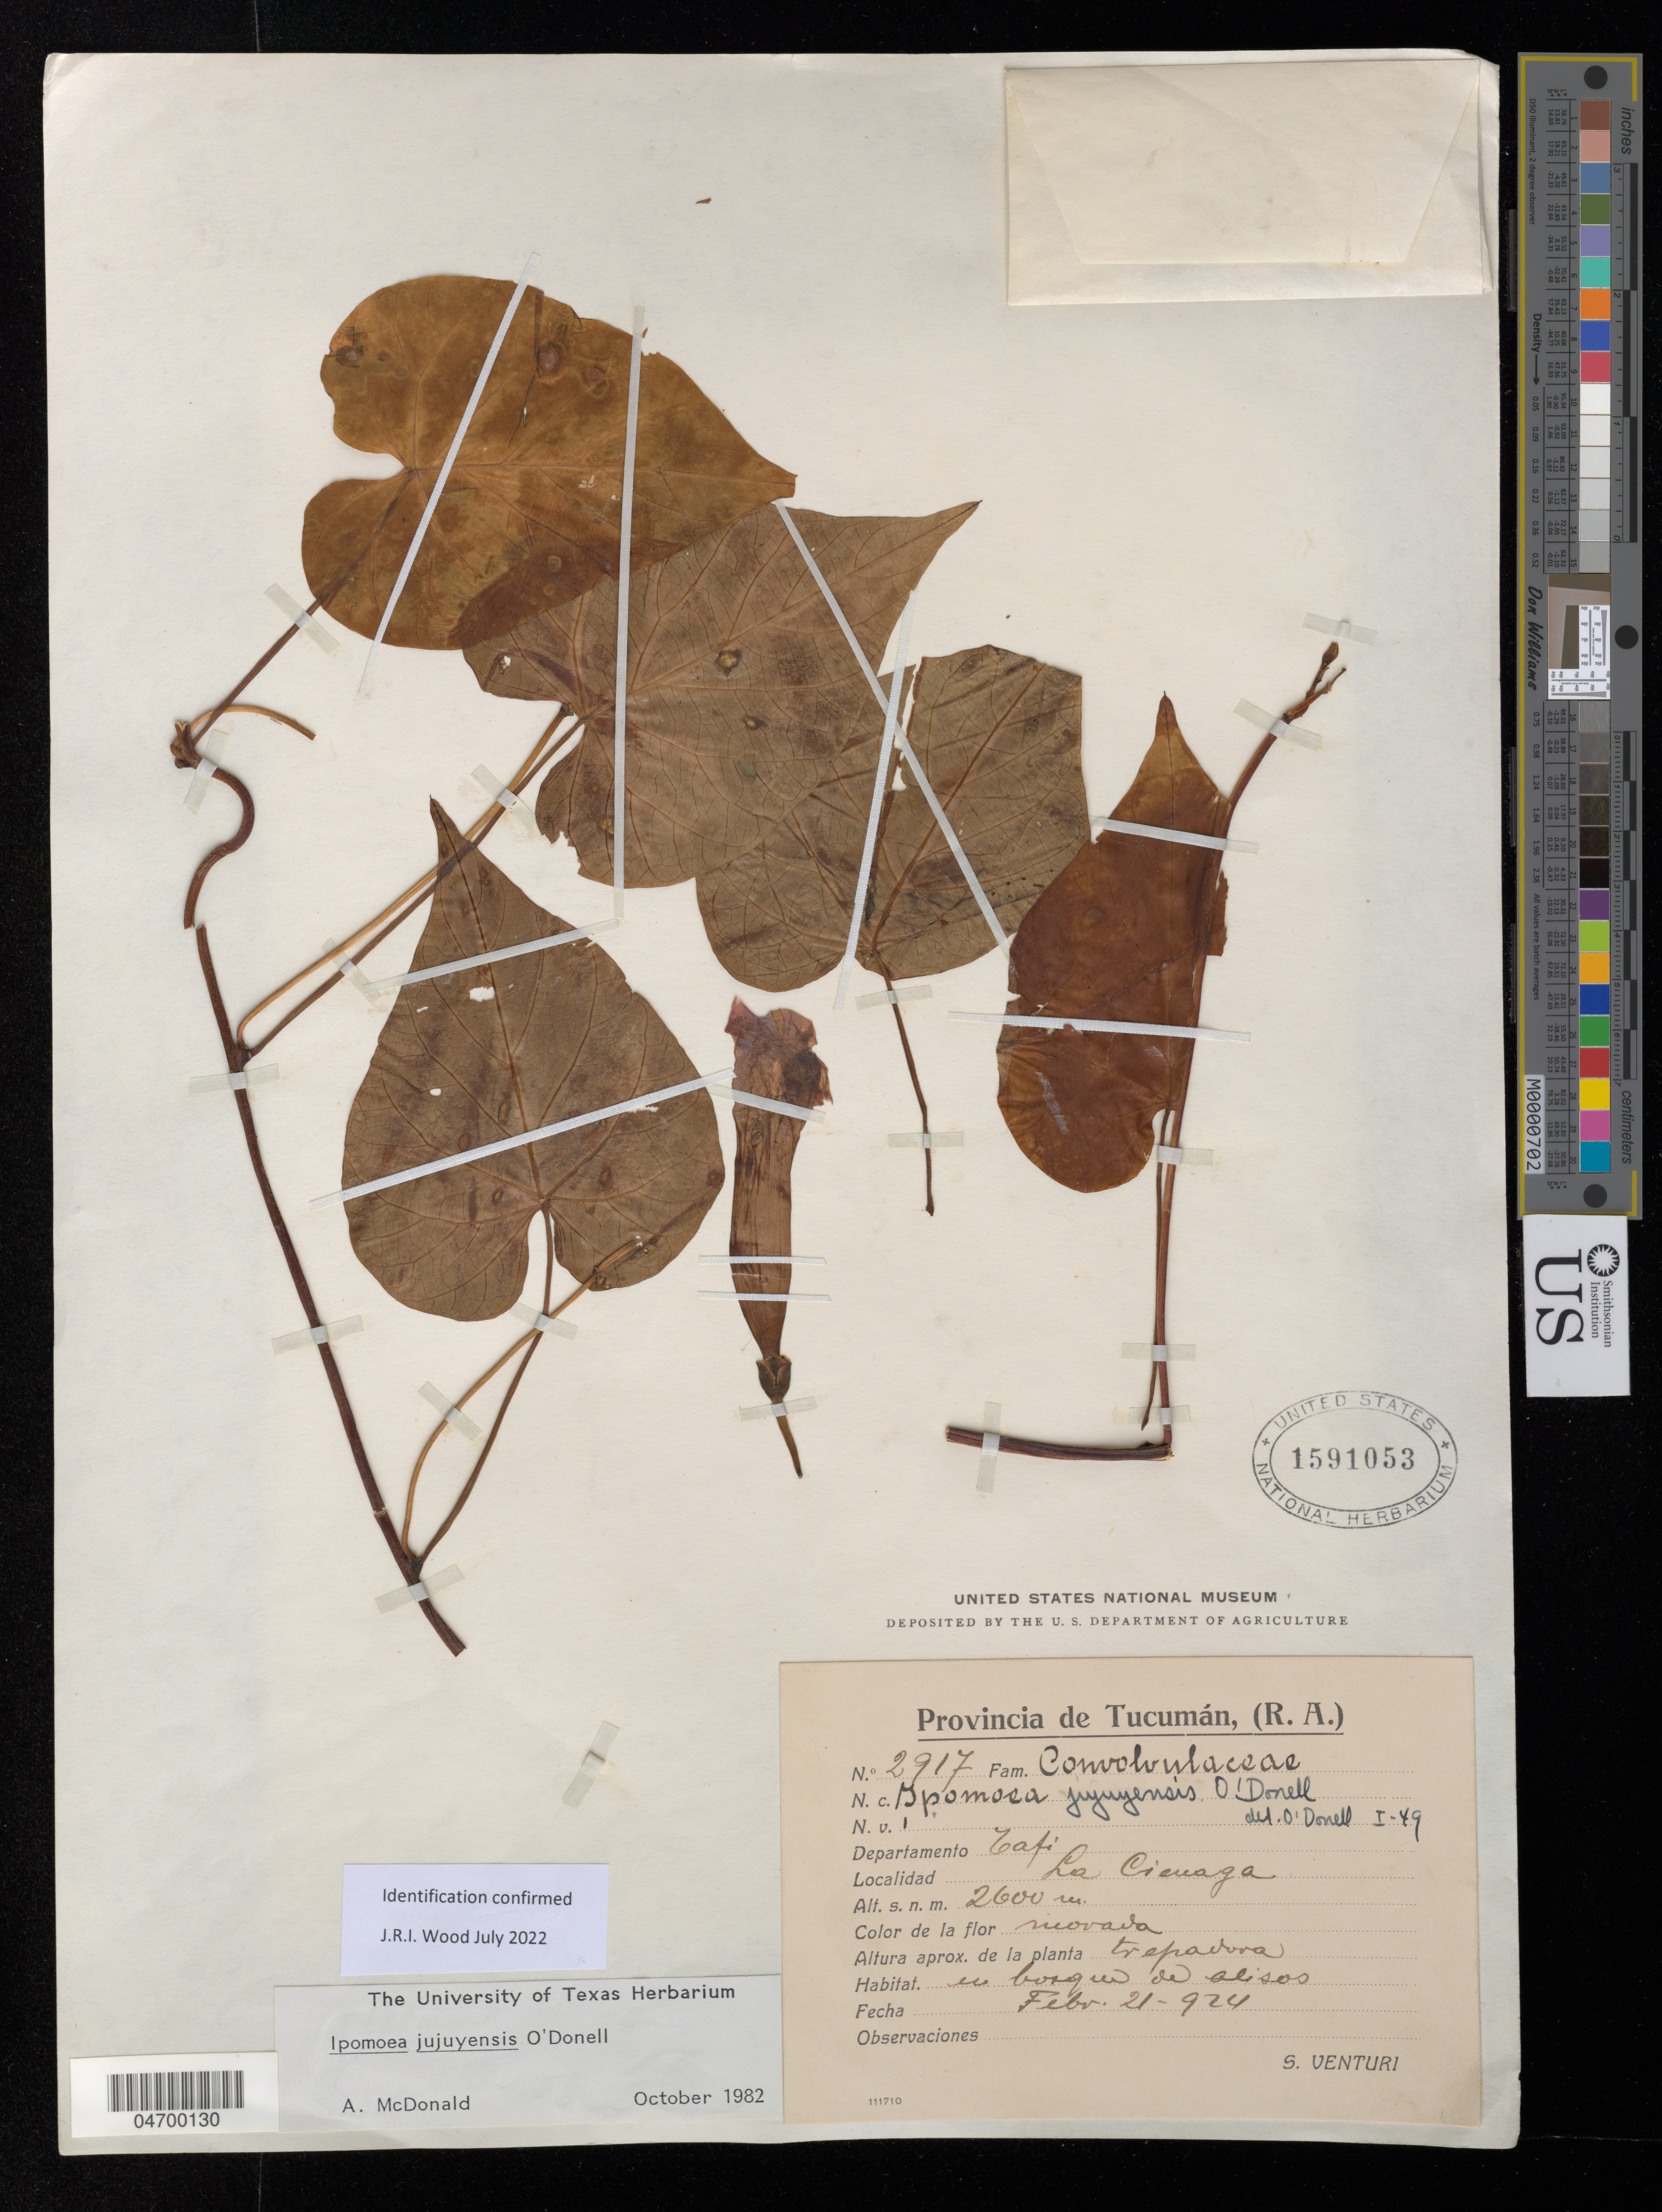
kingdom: Plantae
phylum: Tracheophyta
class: Magnoliopsida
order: Solanales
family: Convolvulaceae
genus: Ipomoea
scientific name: Ipomoea jujuyensis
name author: O'Donell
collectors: S. Venturi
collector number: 2917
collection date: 1924-02-21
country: Argentina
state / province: Tucuman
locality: Departamento Tafi. La Cienaga.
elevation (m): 2600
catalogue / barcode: US 1591053